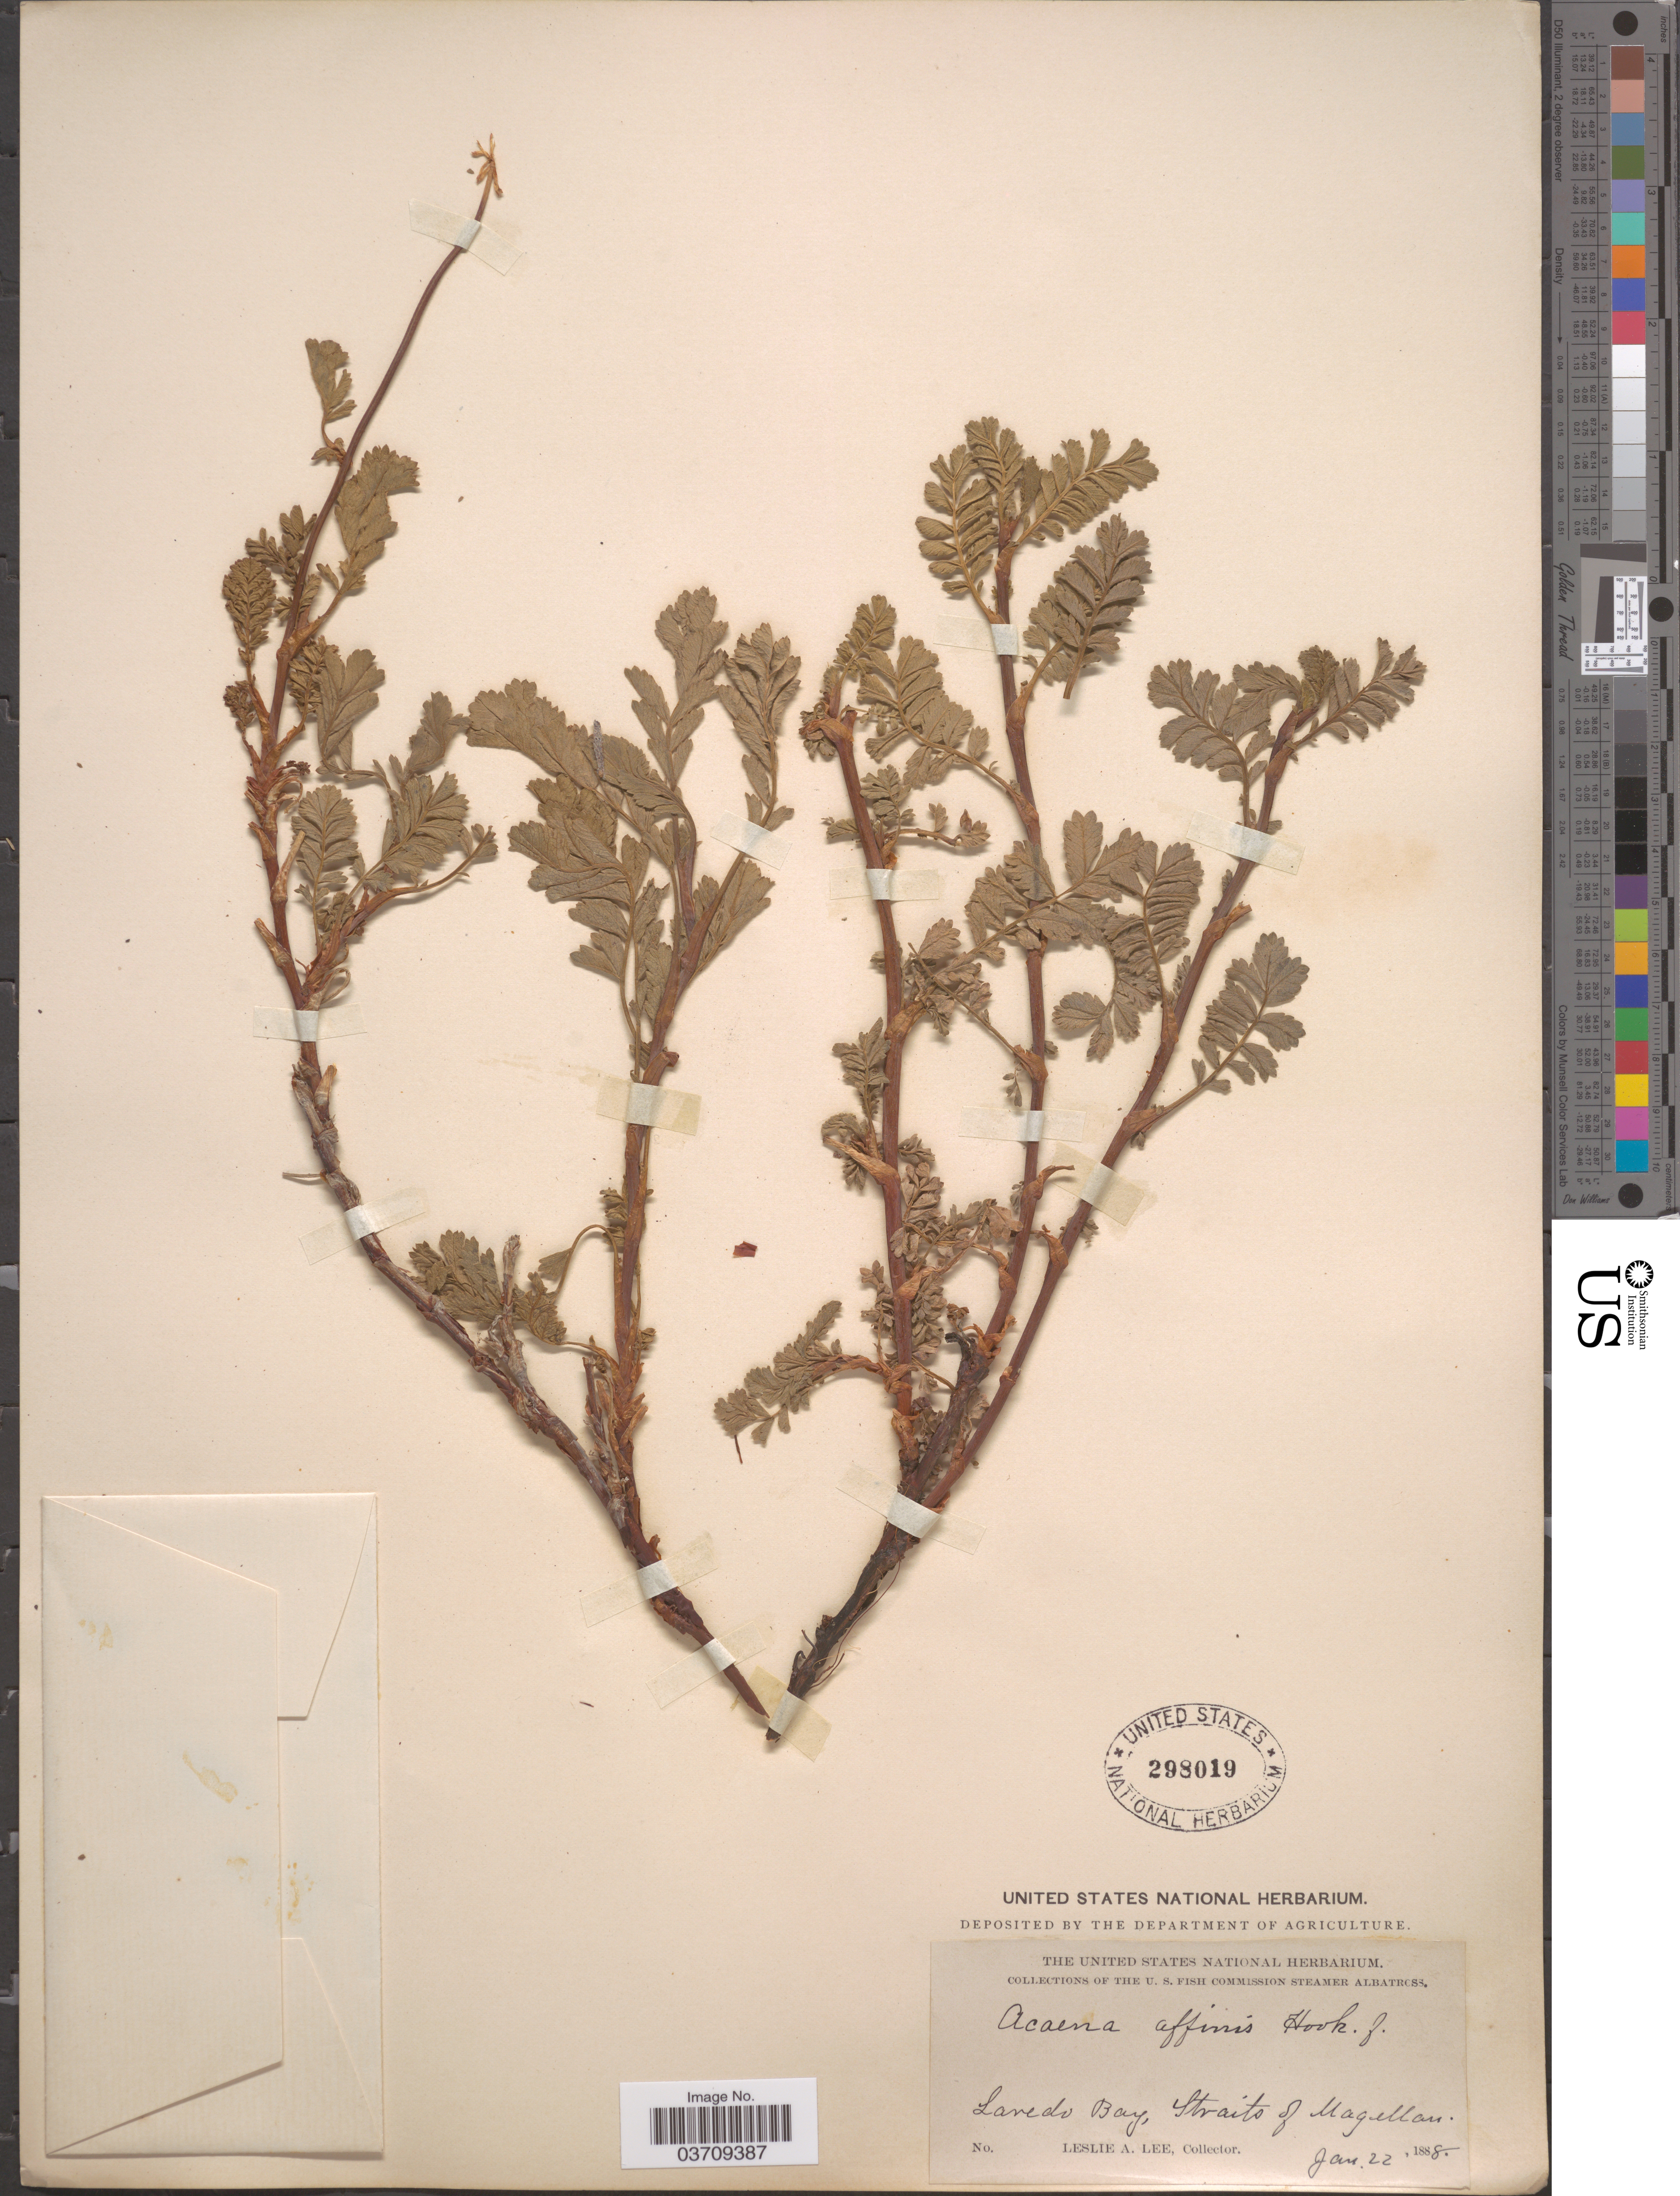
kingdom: Plantae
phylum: Tracheophyta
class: Magnoliopsida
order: Rosales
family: Rosaceae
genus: Acaena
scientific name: Acaena affinis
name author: Hook. f.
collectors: L. Lee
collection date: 1888-01-22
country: Chile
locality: Laredo Bay, Straits of Magellan.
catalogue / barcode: US 298019